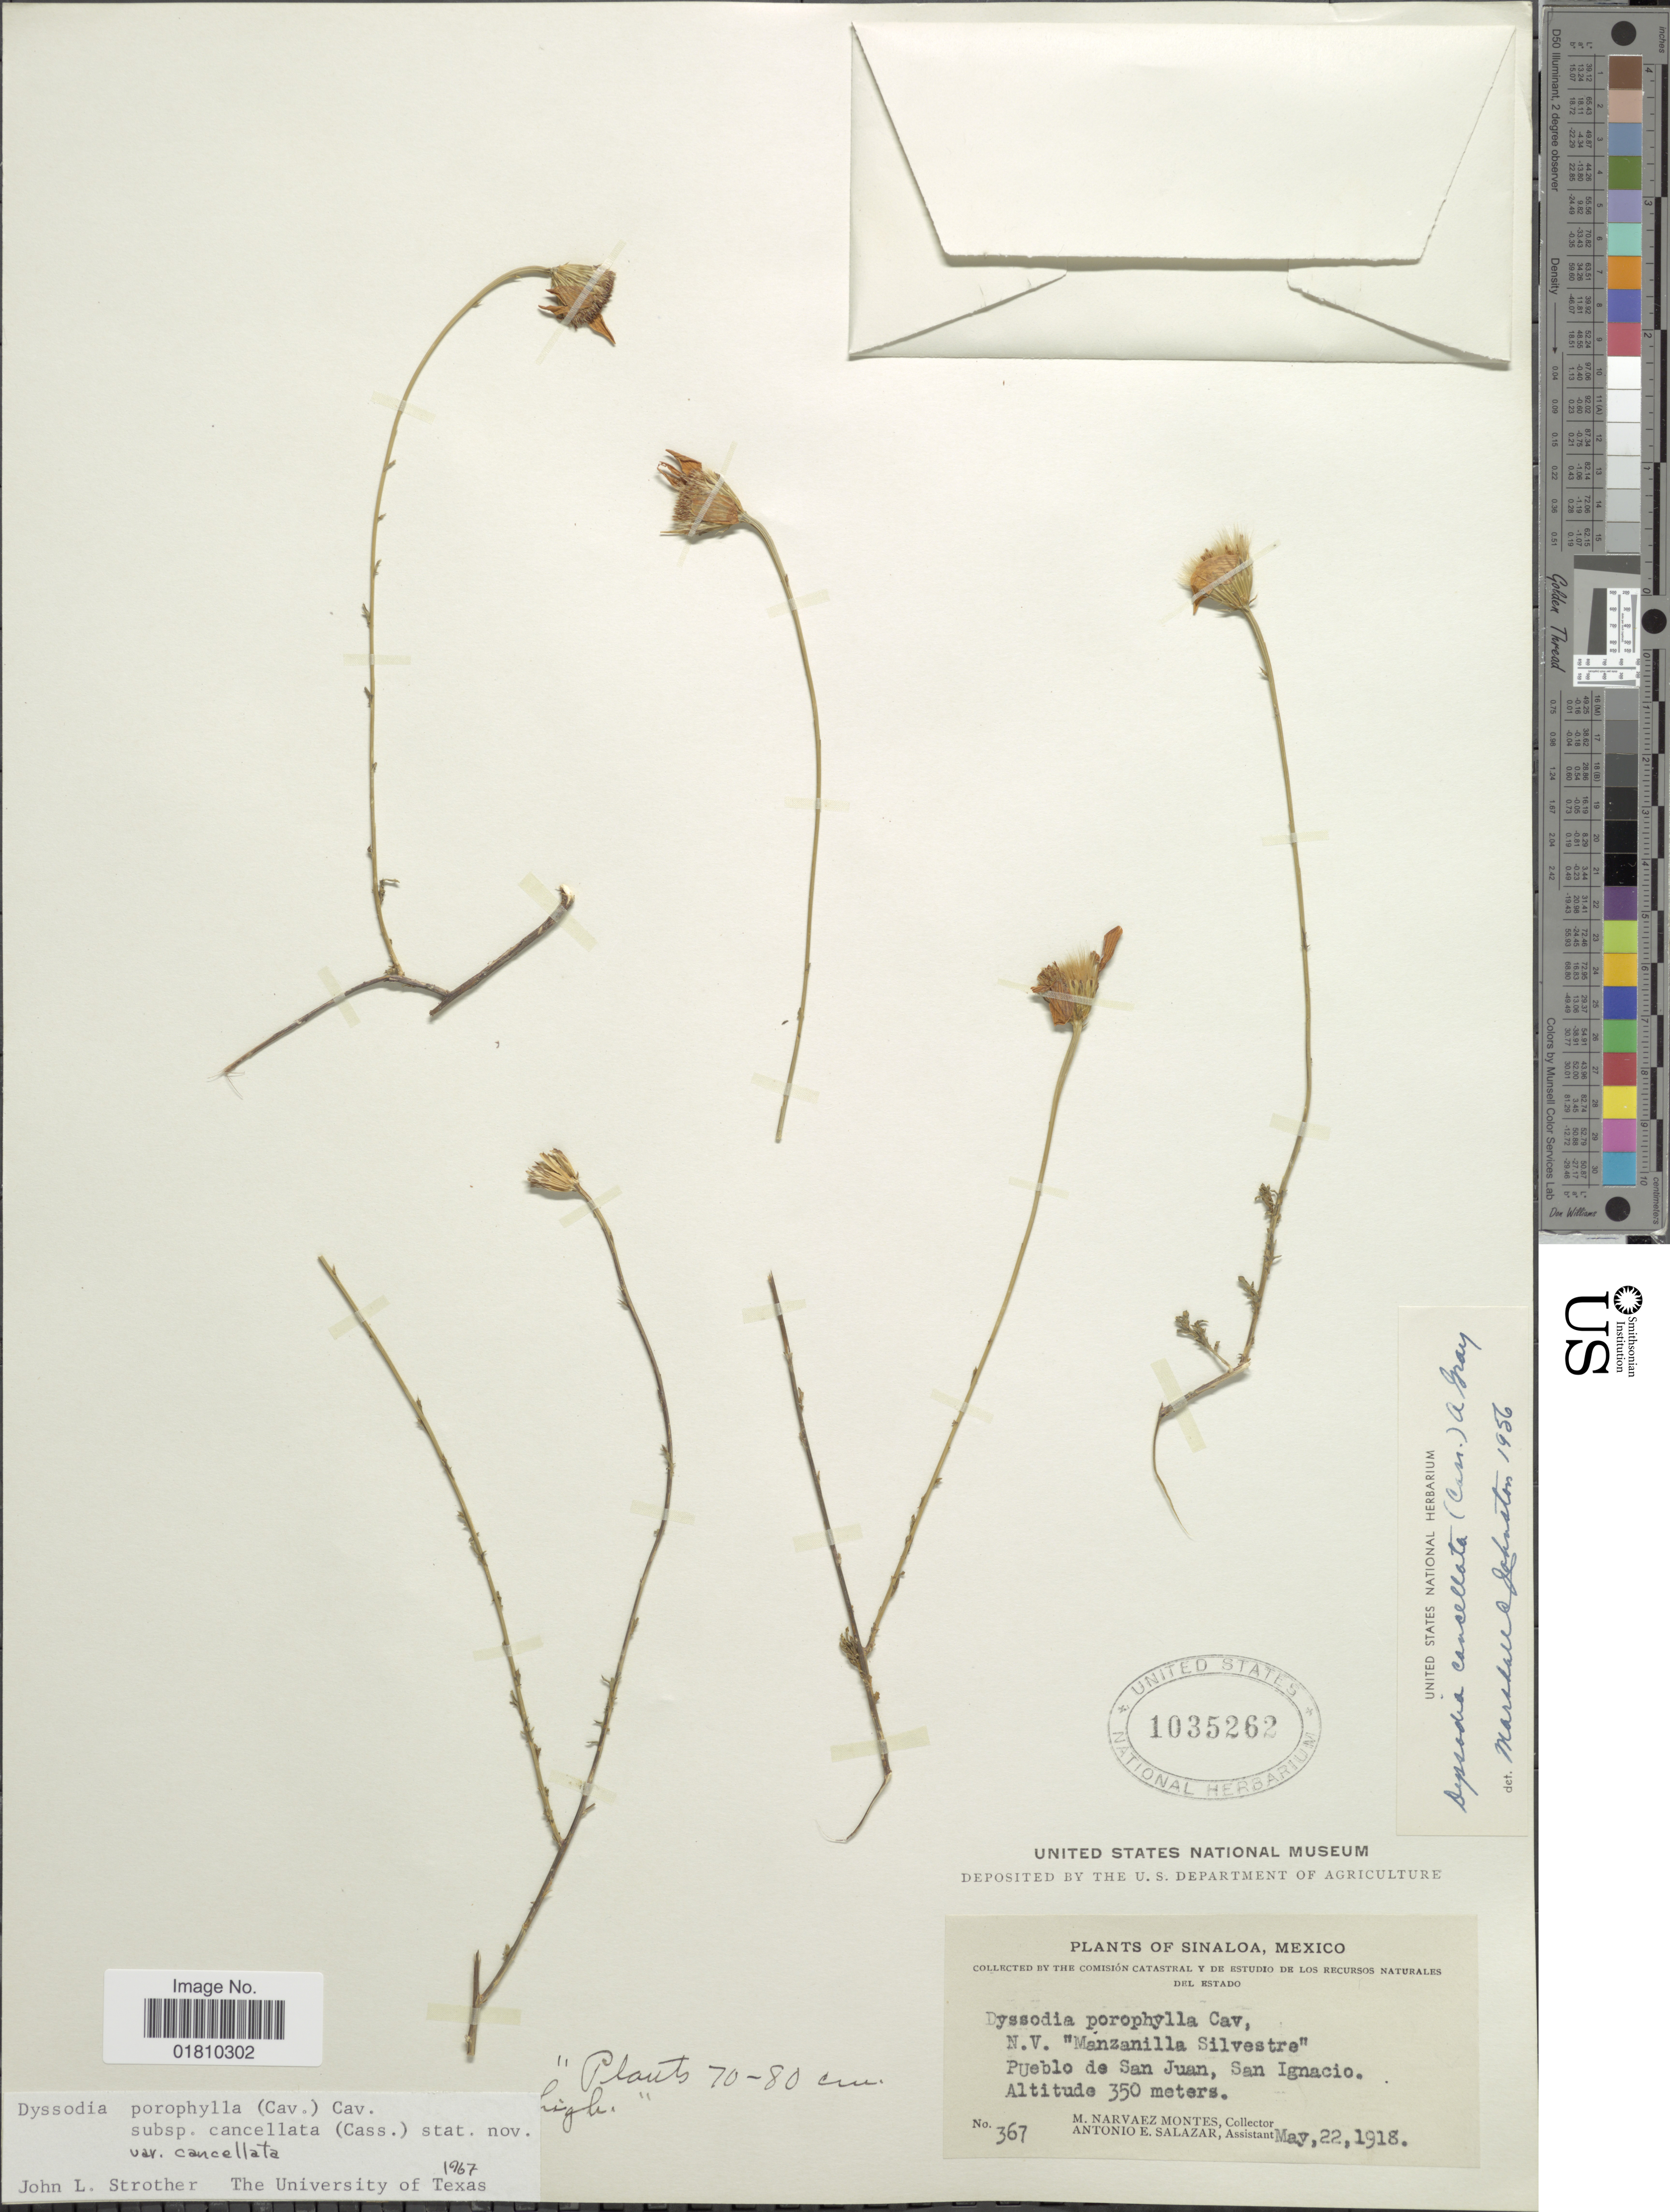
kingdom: Plantae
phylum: Tracheophyta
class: Magnoliopsida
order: Asterales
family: Asteraceae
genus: Adenophyllum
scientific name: Adenophyllum porophyllum var. cancellatum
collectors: M. Narvaez-Montes & A. E. Salazar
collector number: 367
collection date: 1918-05-22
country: Mexico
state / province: Sinaloa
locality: Pueblo de San Juan, San Ignacio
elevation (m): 350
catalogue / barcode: US 1035262